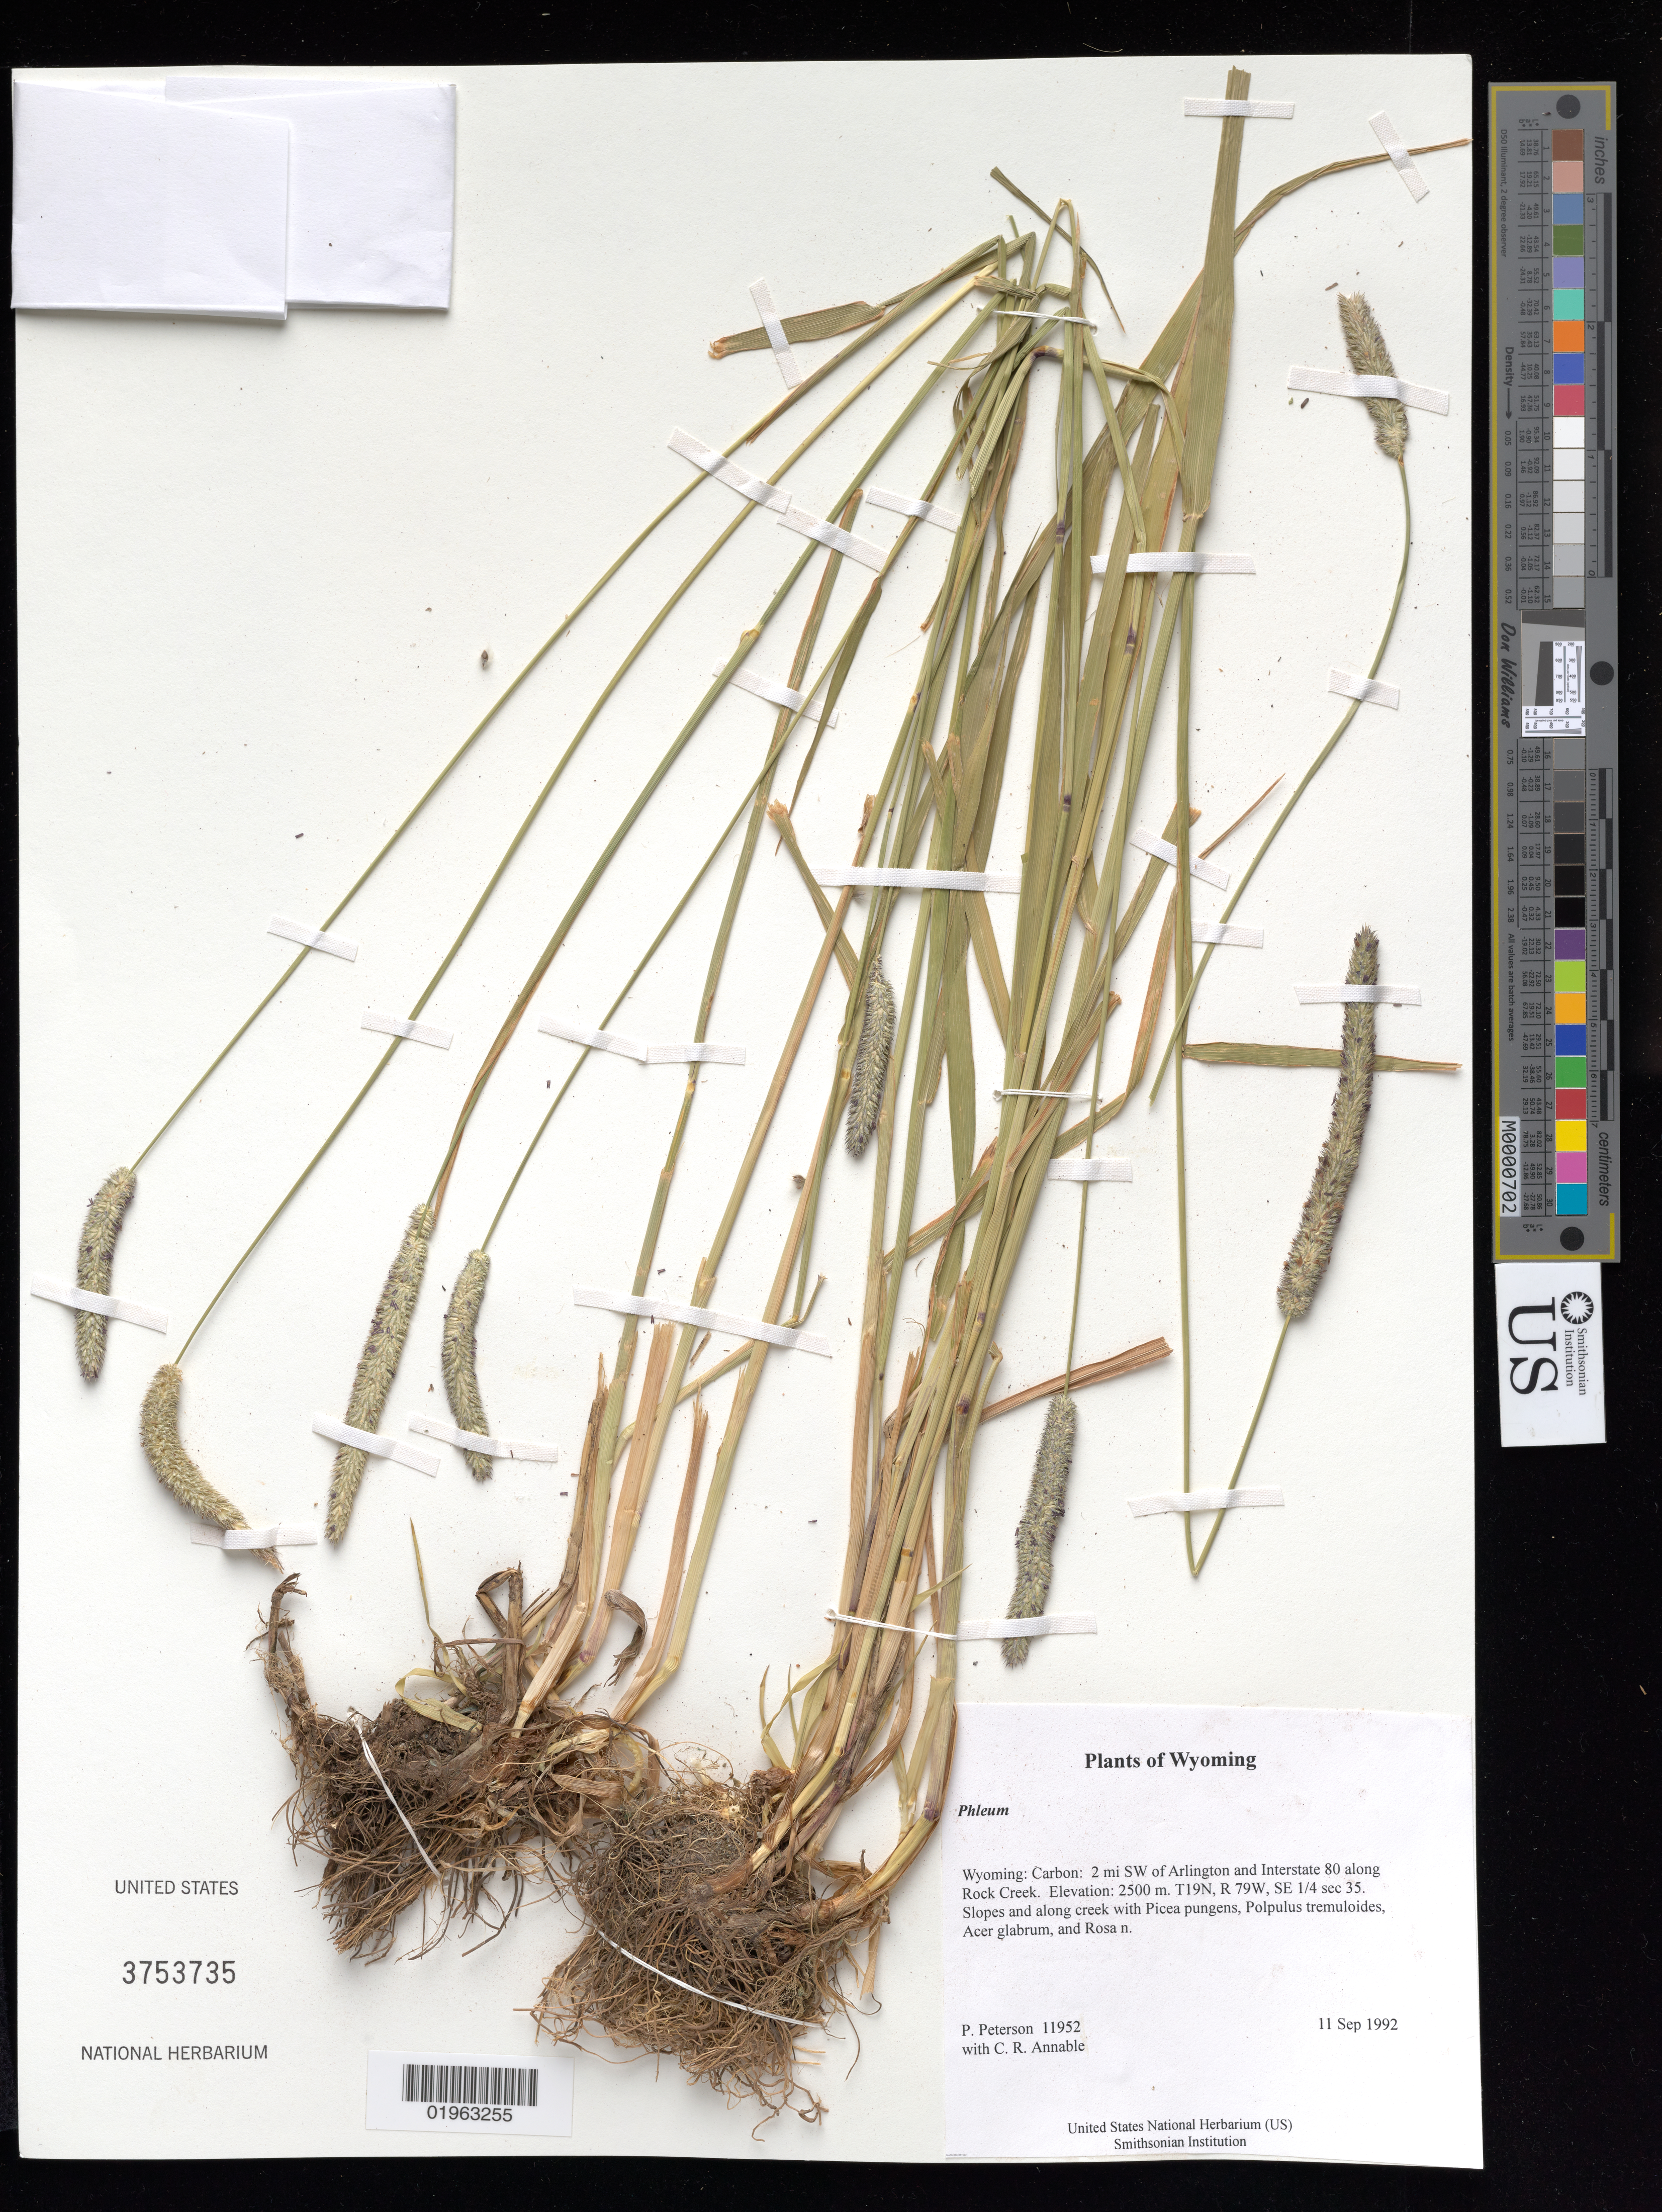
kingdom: Plantae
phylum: Tracheophyta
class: Liliopsida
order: Poales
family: Poaceae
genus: Phleum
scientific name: Phleum sp.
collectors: P. M. Peterson & C. R. Annable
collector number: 11952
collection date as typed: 11 Sep 1992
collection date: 1992-09-11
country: United States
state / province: Wyoming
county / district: Carbon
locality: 2 mi SW of Arlington and Interstate 80 along Rock Creek.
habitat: T19N, R 79W, SE 1/4 sec 35. Slopes and along creek with Picea pungens, Polpulus tremuloides, Acer glabrum, and Rosa n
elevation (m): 2500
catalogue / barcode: US 3753735